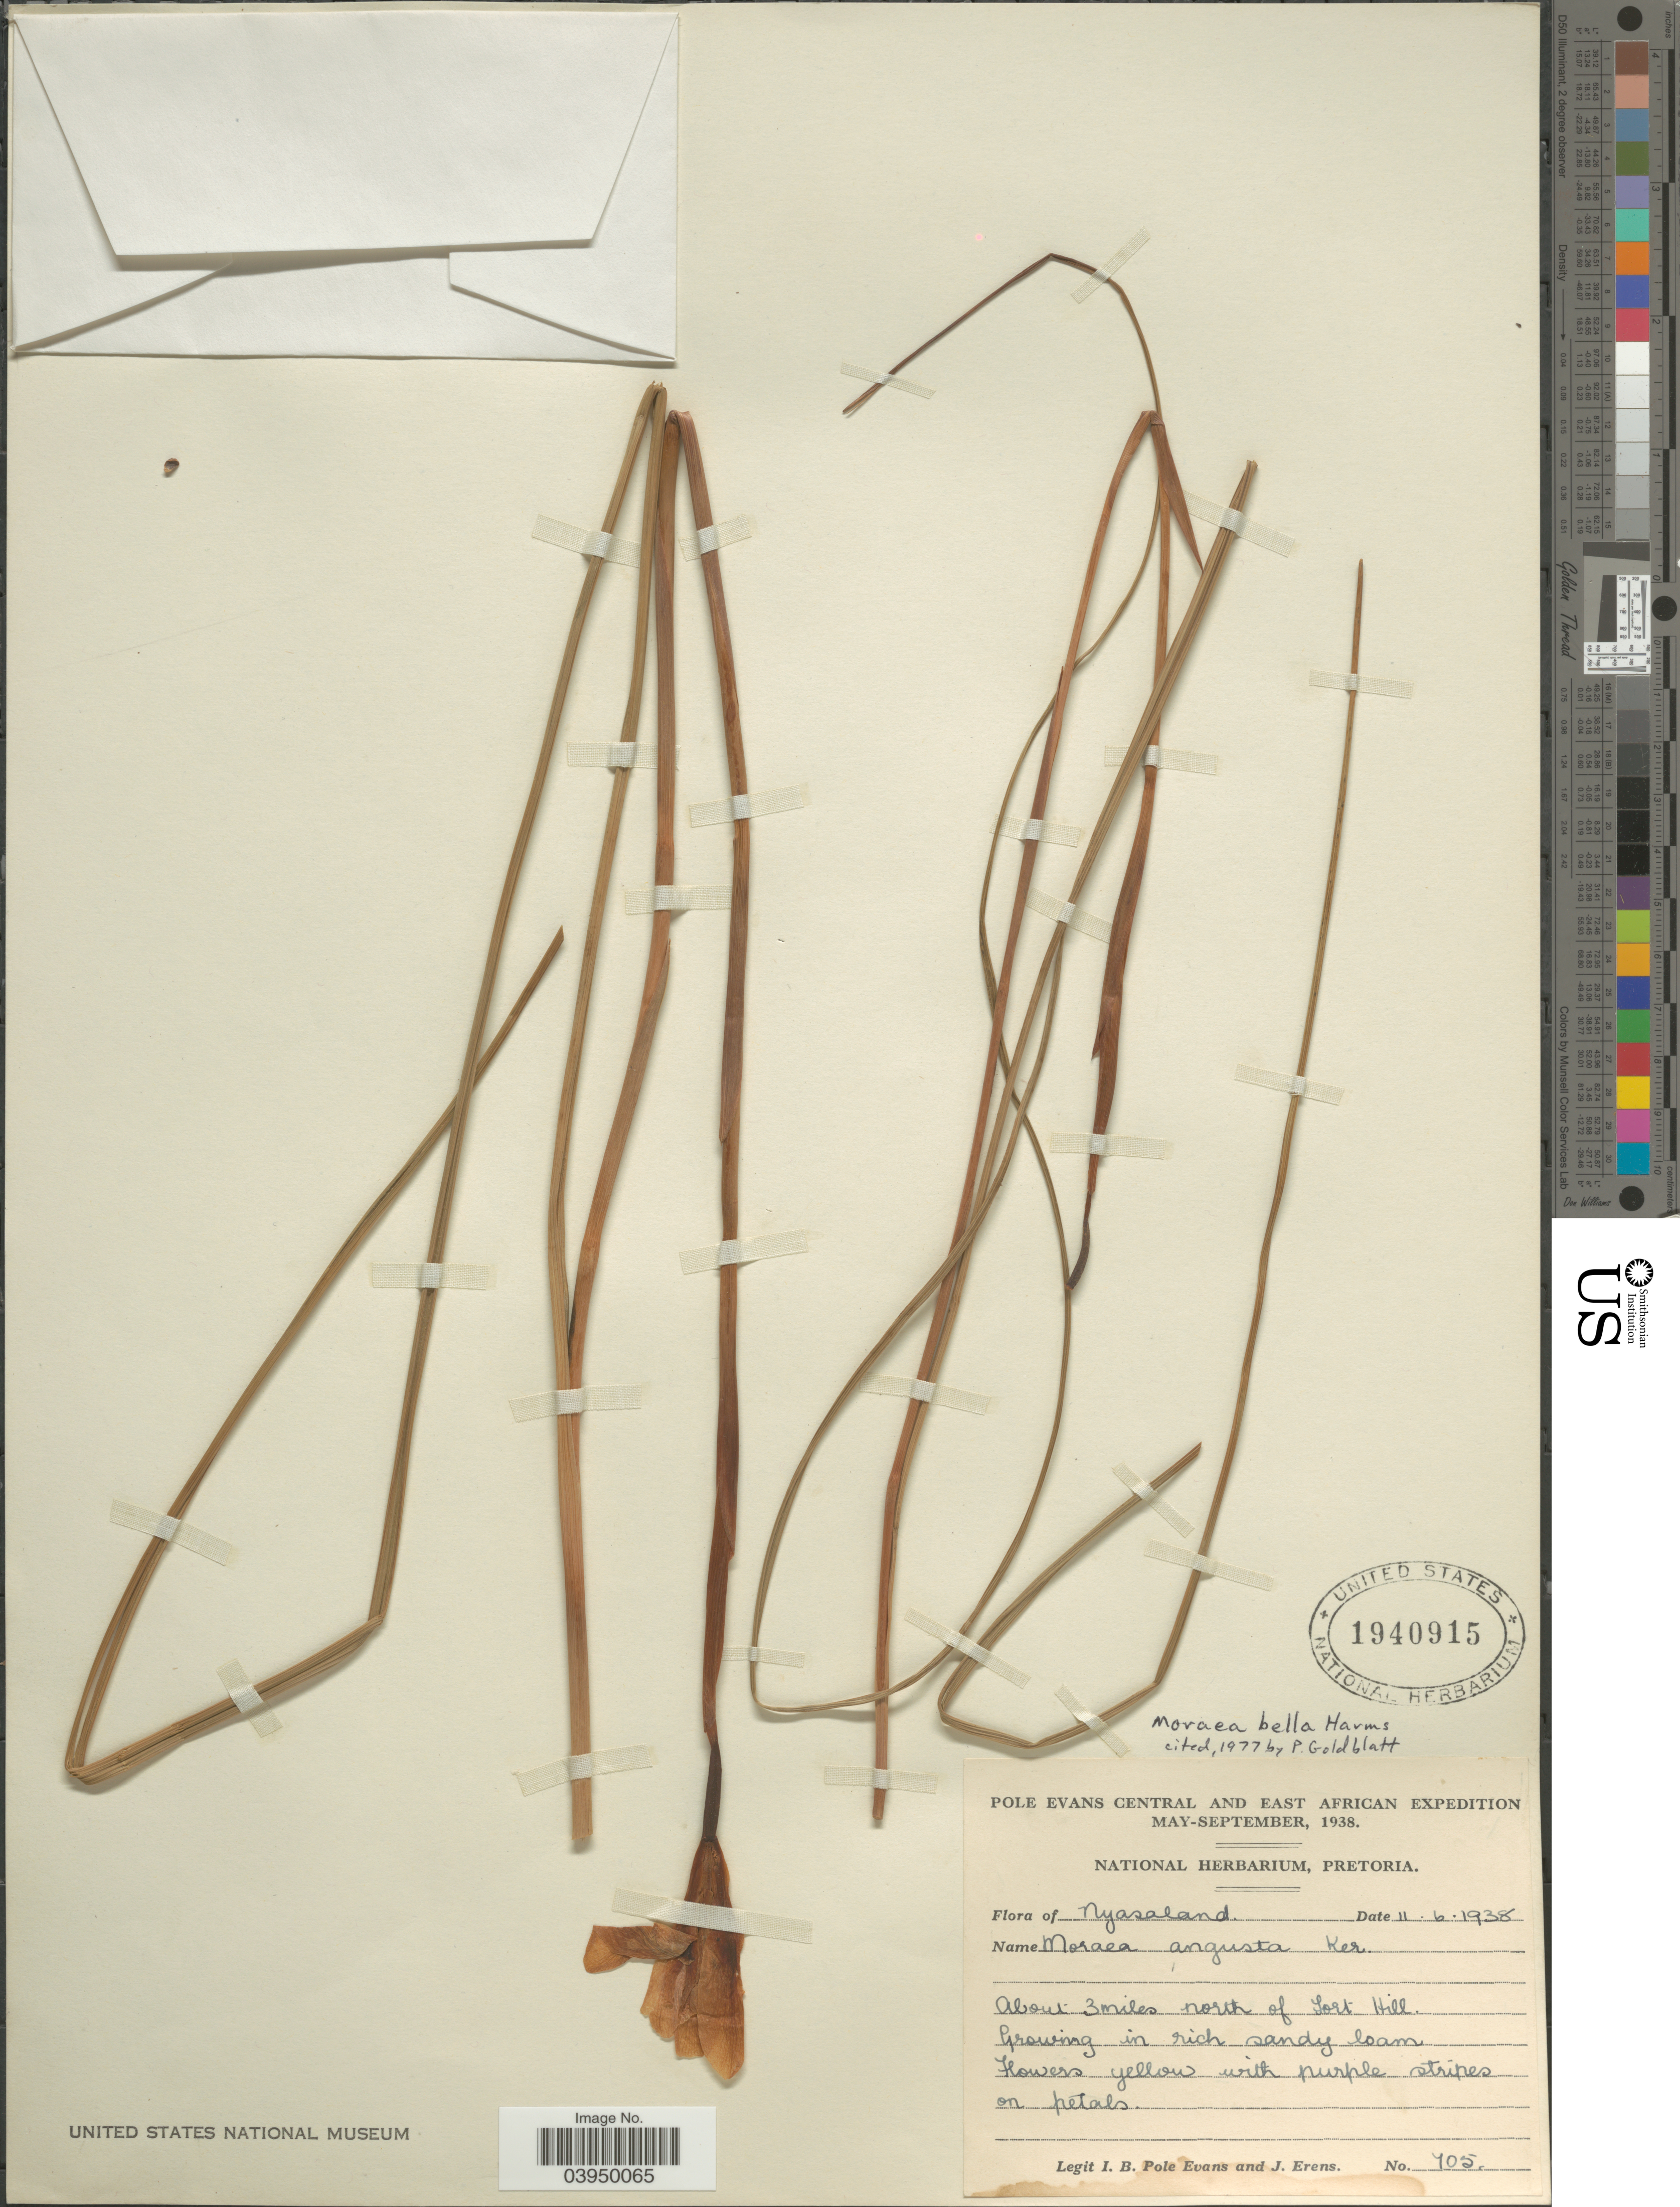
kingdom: Plantae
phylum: Tracheophyta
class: Liliopsida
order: Asparagales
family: Iridaceae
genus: Moraea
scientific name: Moraea bella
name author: Harms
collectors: I. B. Pole-Evans & J. Erens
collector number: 705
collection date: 1938-06-11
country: Malawi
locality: Central and East African. Nyasaland. About 3 miles north of Fort Hill.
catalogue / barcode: US 1940915